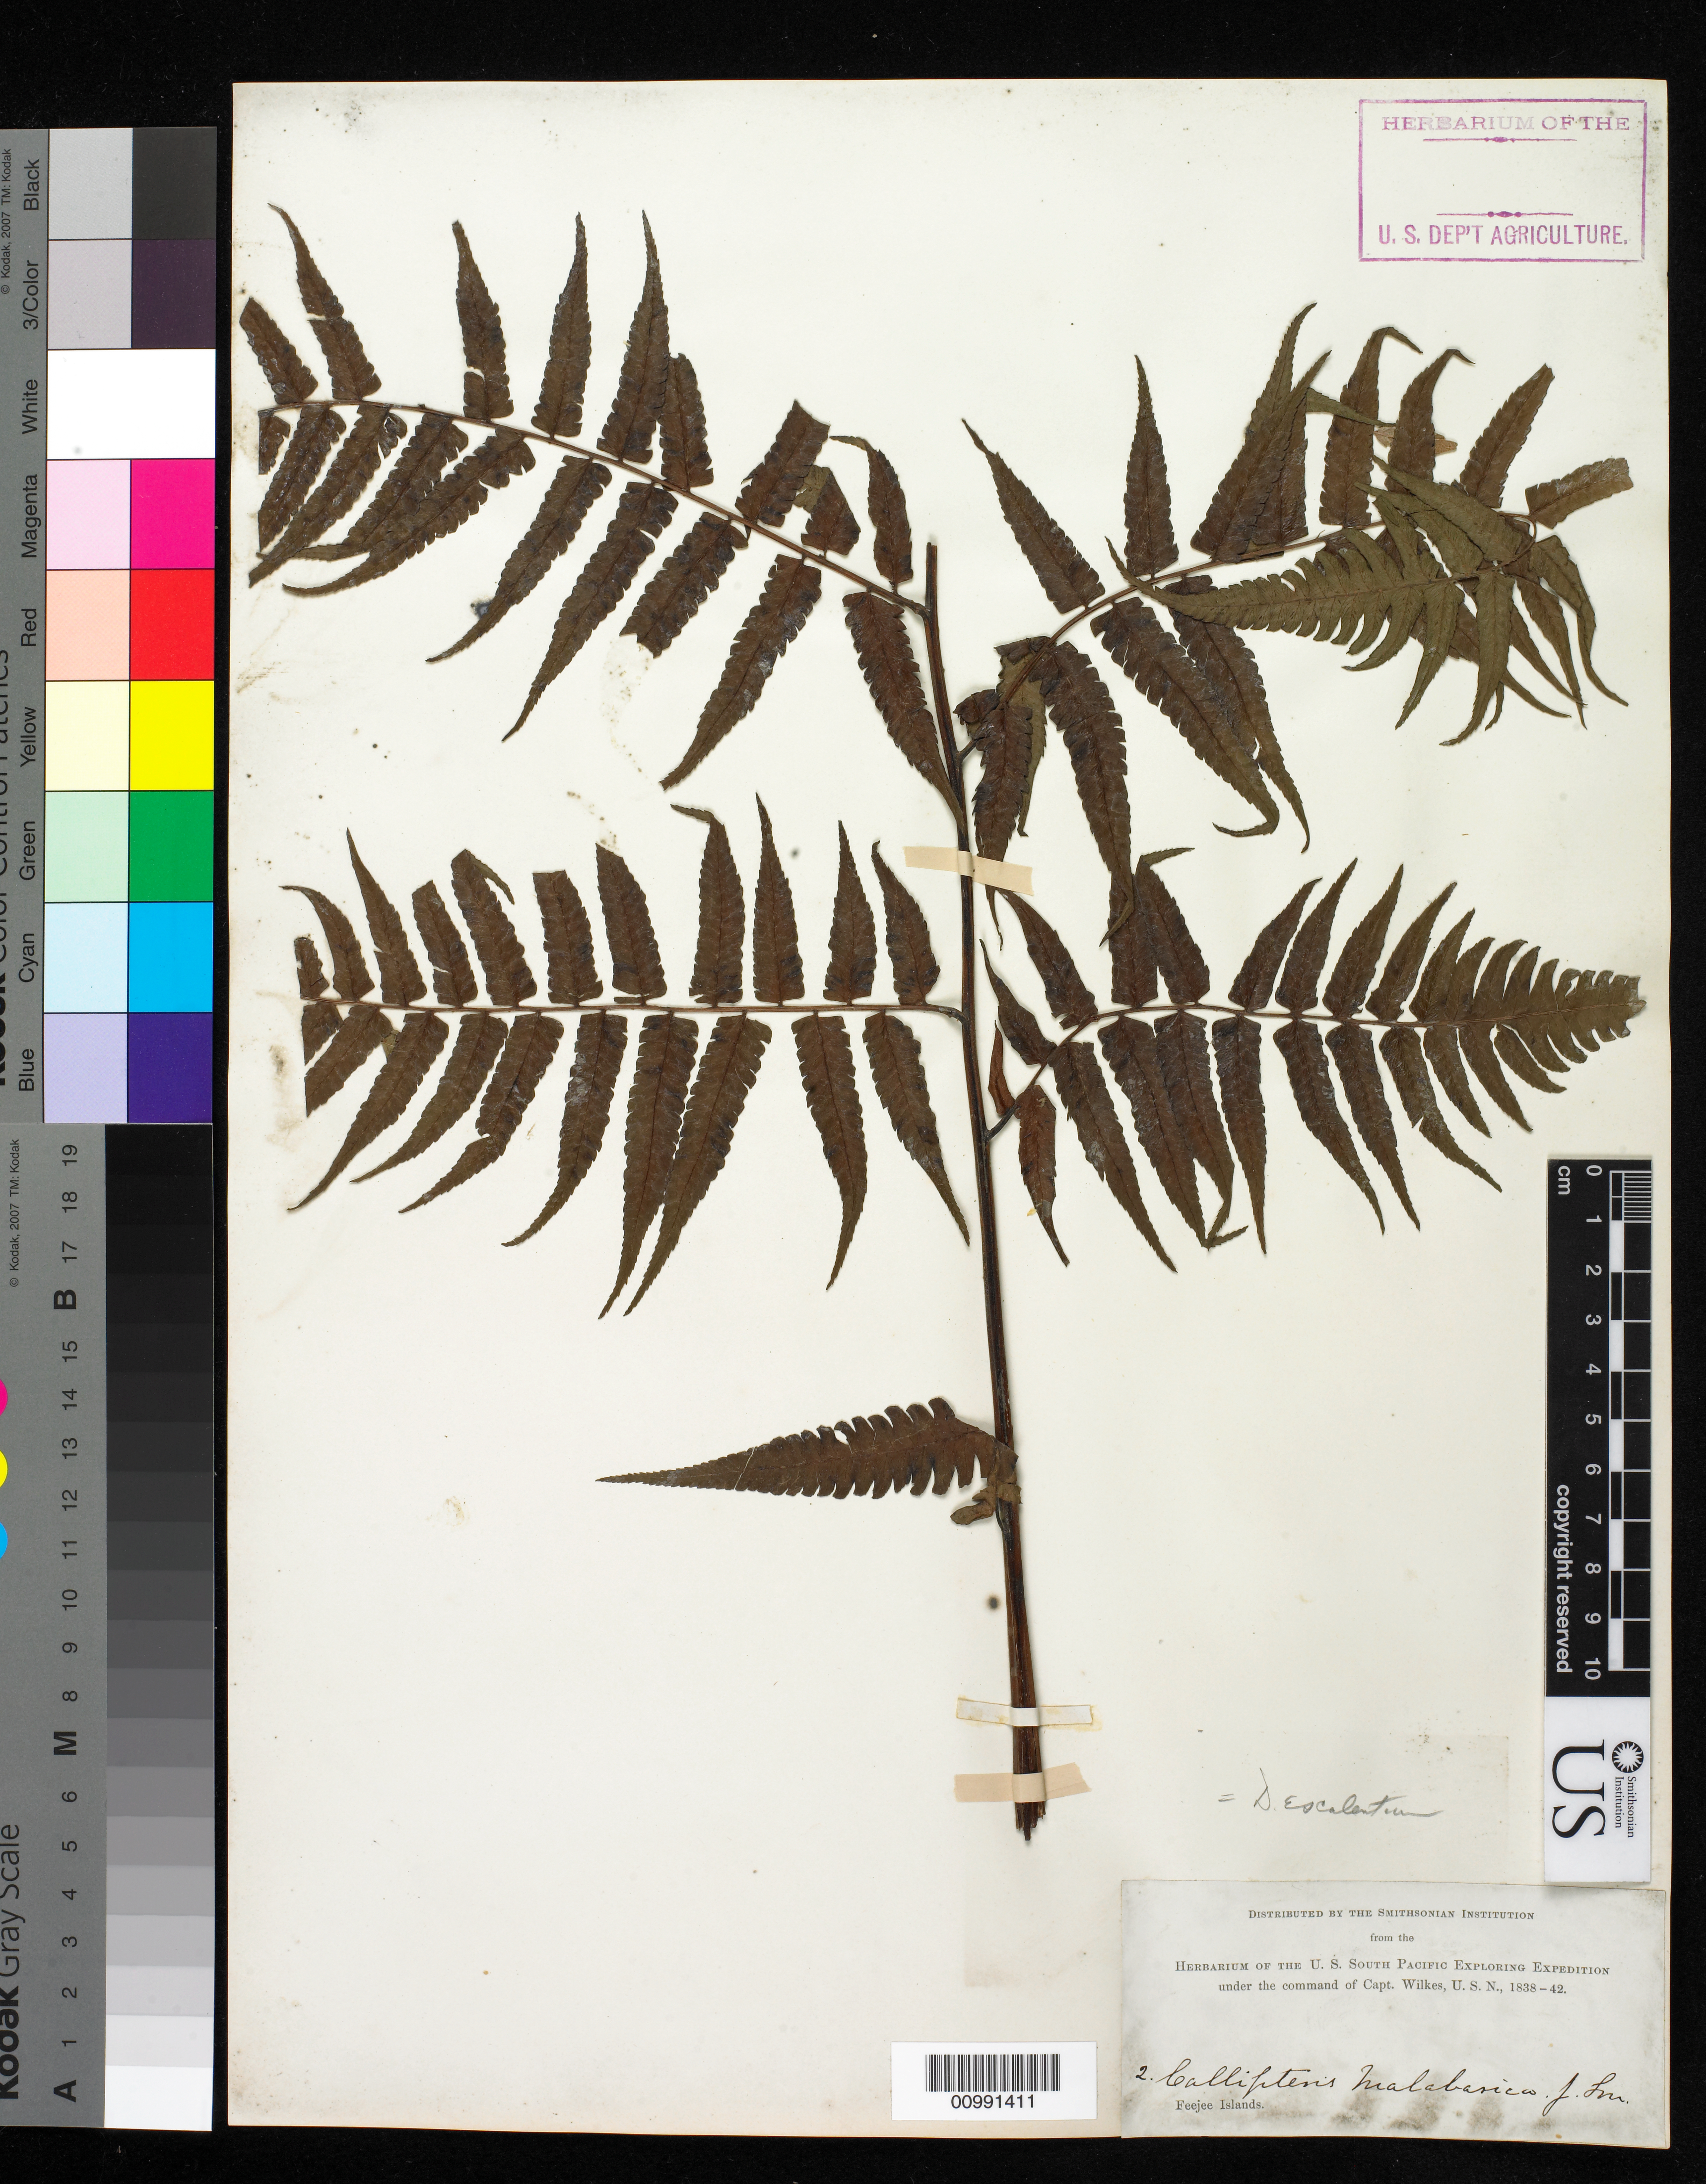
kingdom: Plantae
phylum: Tracheophyta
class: Polypodiopsida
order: Polypodiales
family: Athyriaceae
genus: Diplazium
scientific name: Diplazium esculentum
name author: (Retz.) Sw.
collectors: Wilkes Explor. Exped.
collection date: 1838/1842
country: Fiji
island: Yasawa Group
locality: Feejee Islands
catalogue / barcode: US 98553